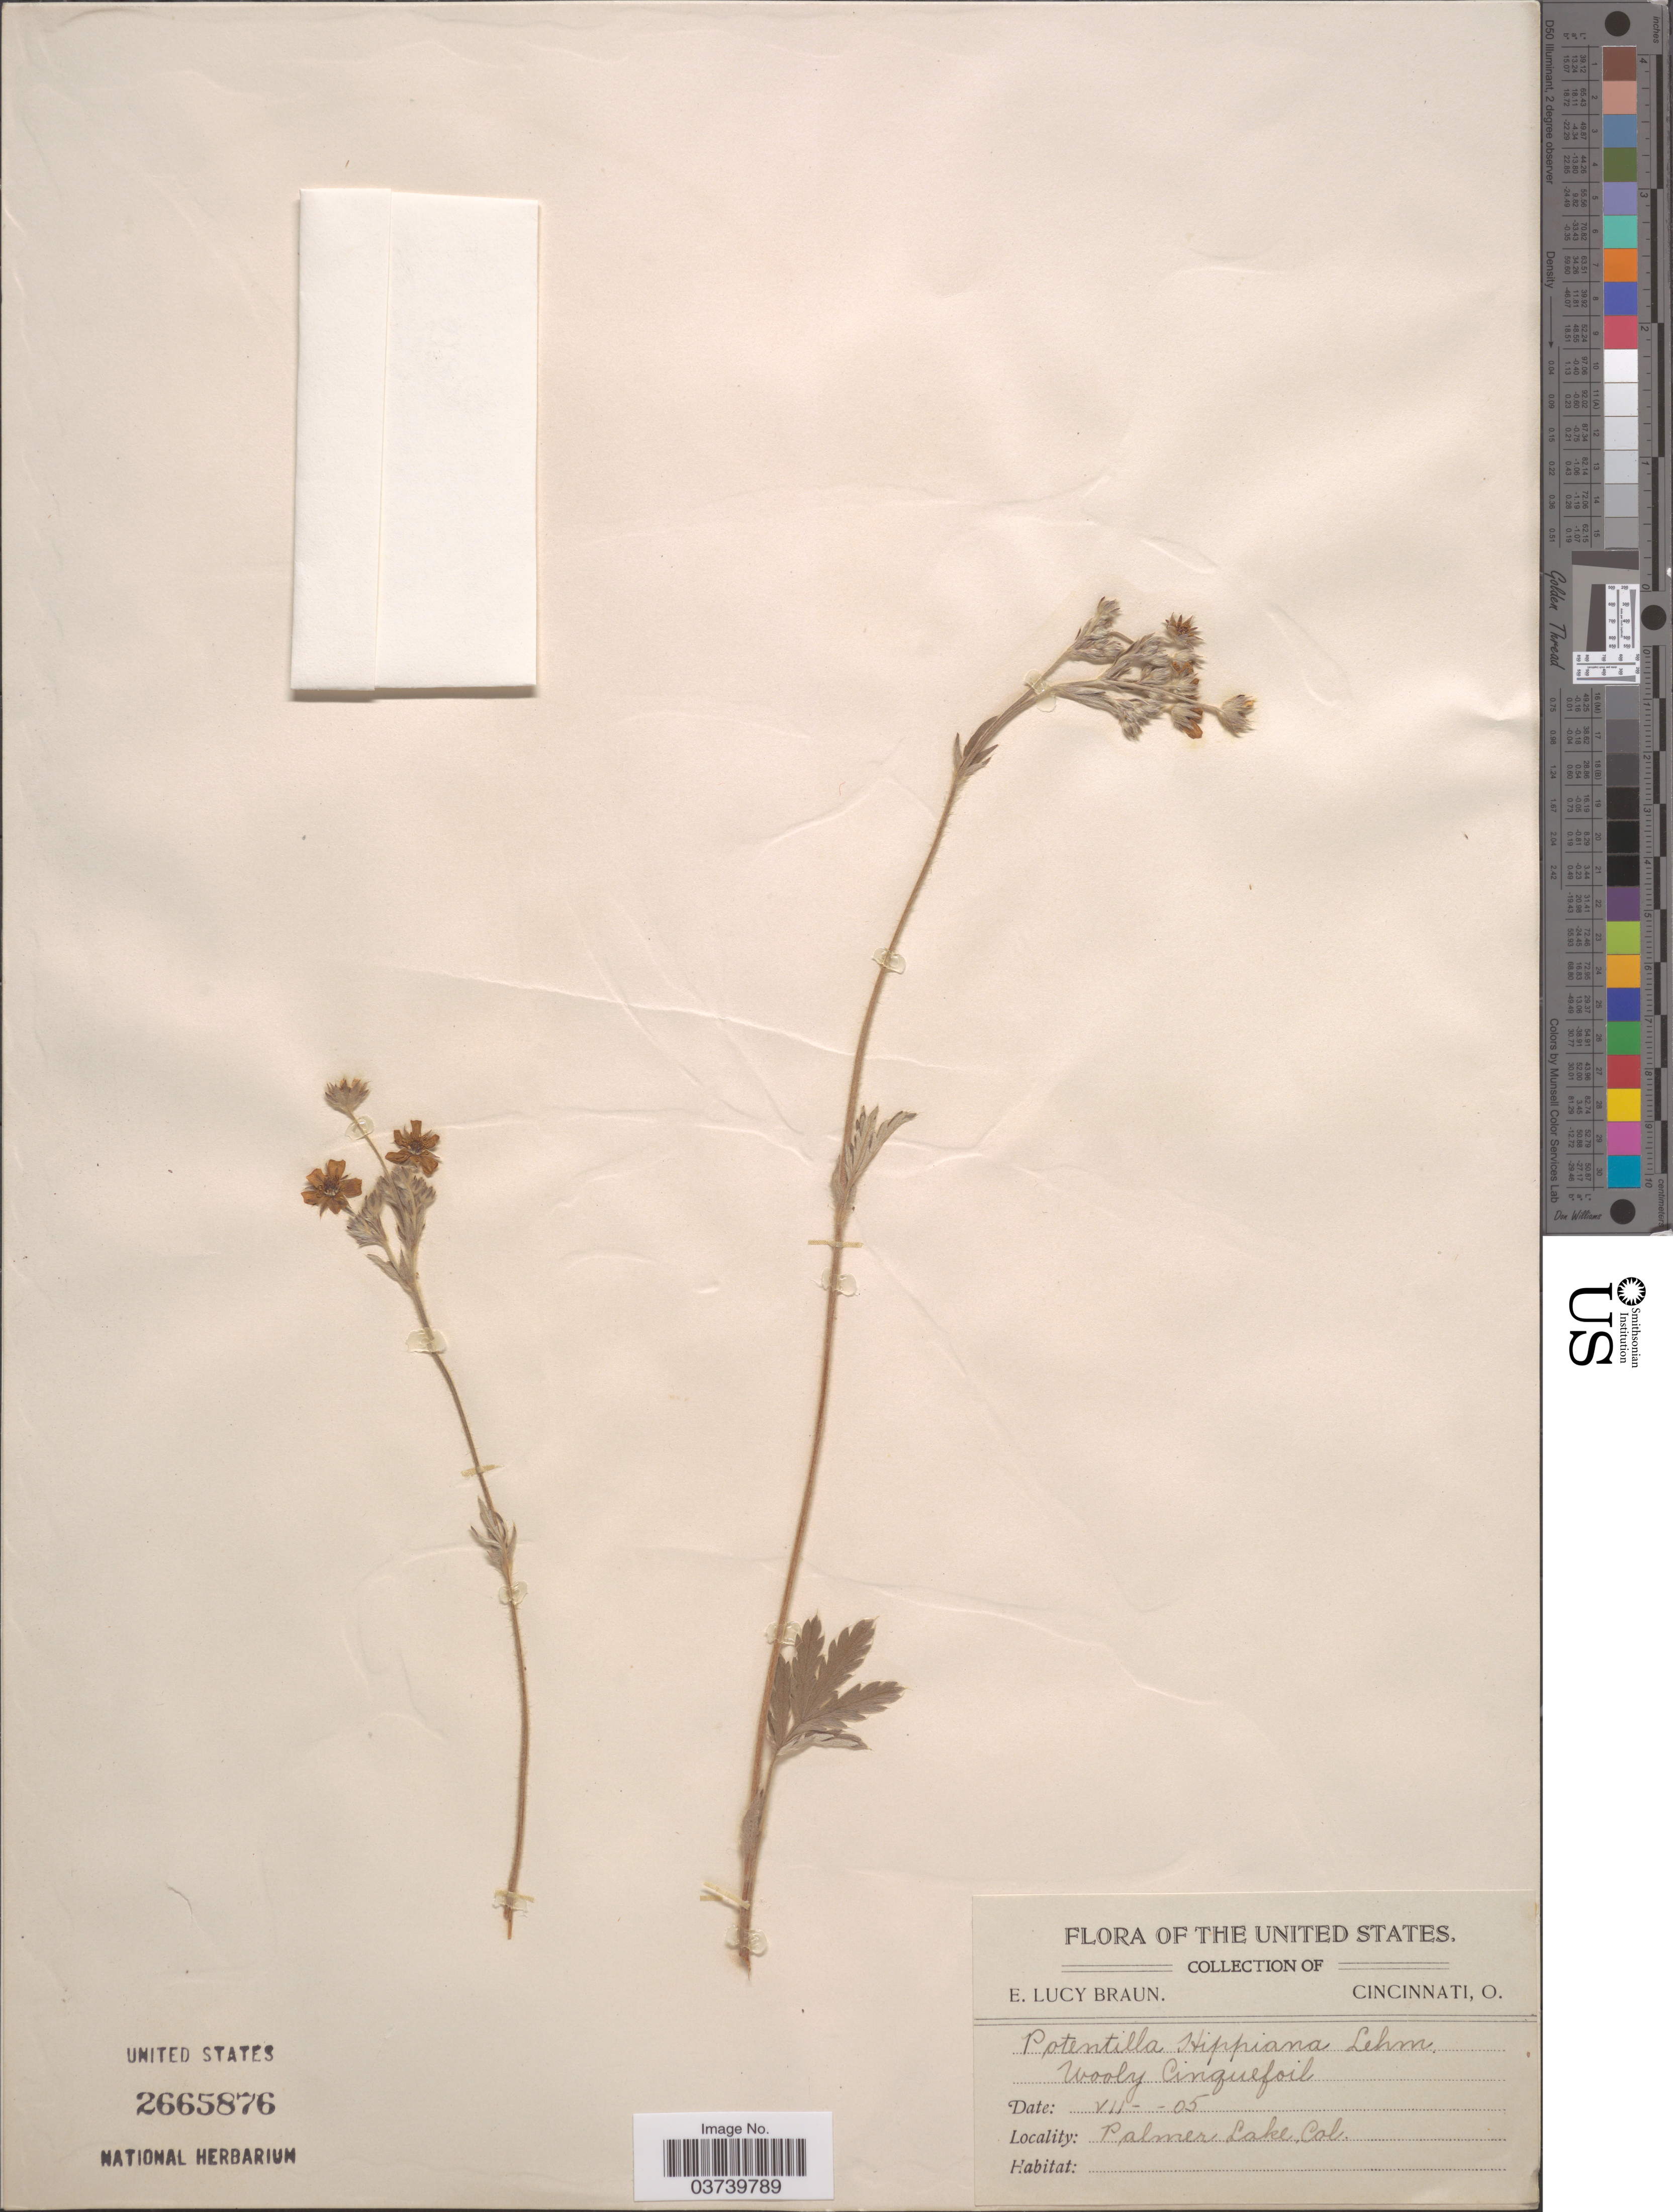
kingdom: Plantae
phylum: Tracheophyta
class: Magnoliopsida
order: Rosales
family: Rosaceae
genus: Potentilla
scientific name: Potentilla hippiana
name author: Lehm.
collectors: E. L. Braun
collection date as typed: Transcribed d/m/y: /7/5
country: United States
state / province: Colorado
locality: Palmer Lake.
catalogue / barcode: US 2665876